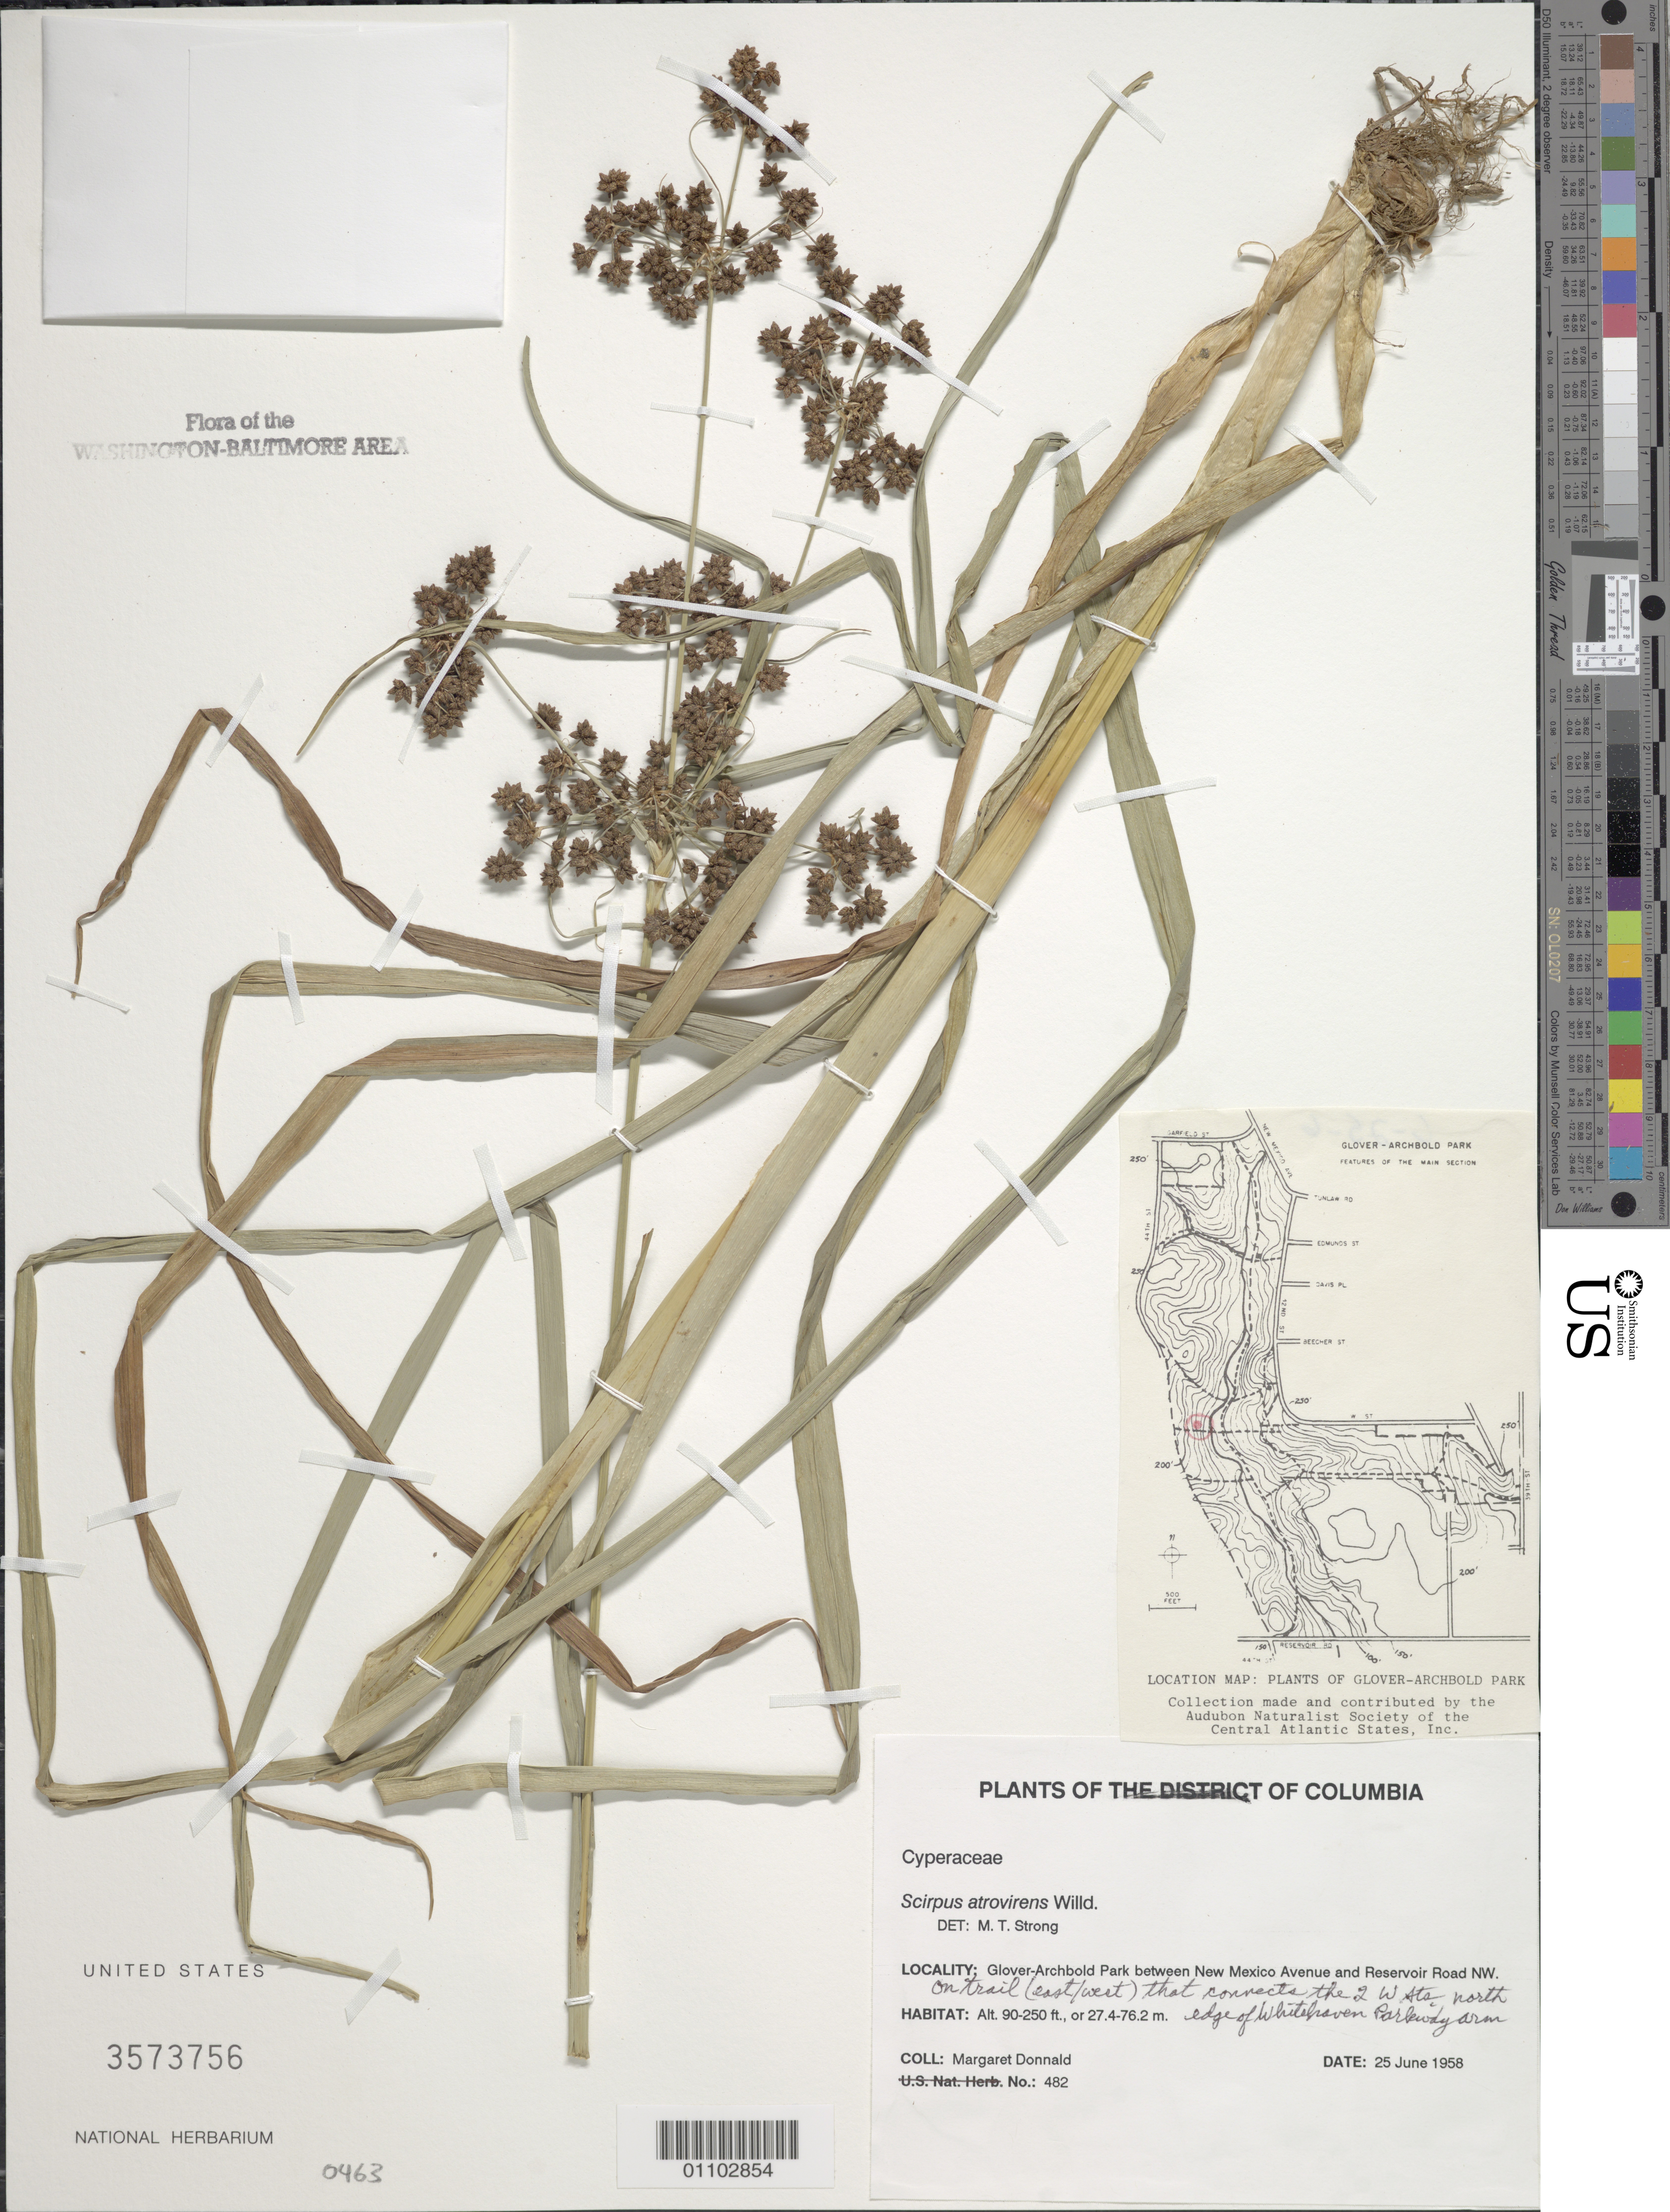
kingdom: Plantae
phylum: Tracheophyta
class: Liliopsida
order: Poales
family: Cyperaceae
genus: Scirpus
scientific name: Scirpus atrovirens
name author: Willd.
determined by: Strong, M. T., (US), Smithsonian Institution - National Museum of Natural History (UNITED STATES)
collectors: M. Donnald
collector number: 482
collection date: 1958-06-25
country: United States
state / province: District of Columbia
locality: Glover-Archbold Park between New Mexico Avenue and Reservoir Road NW., on trail (east/west) that connects the 2 W St.s north edge of Whitehaven Parkway arm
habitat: On trail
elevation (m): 27.4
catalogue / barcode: US 3573756